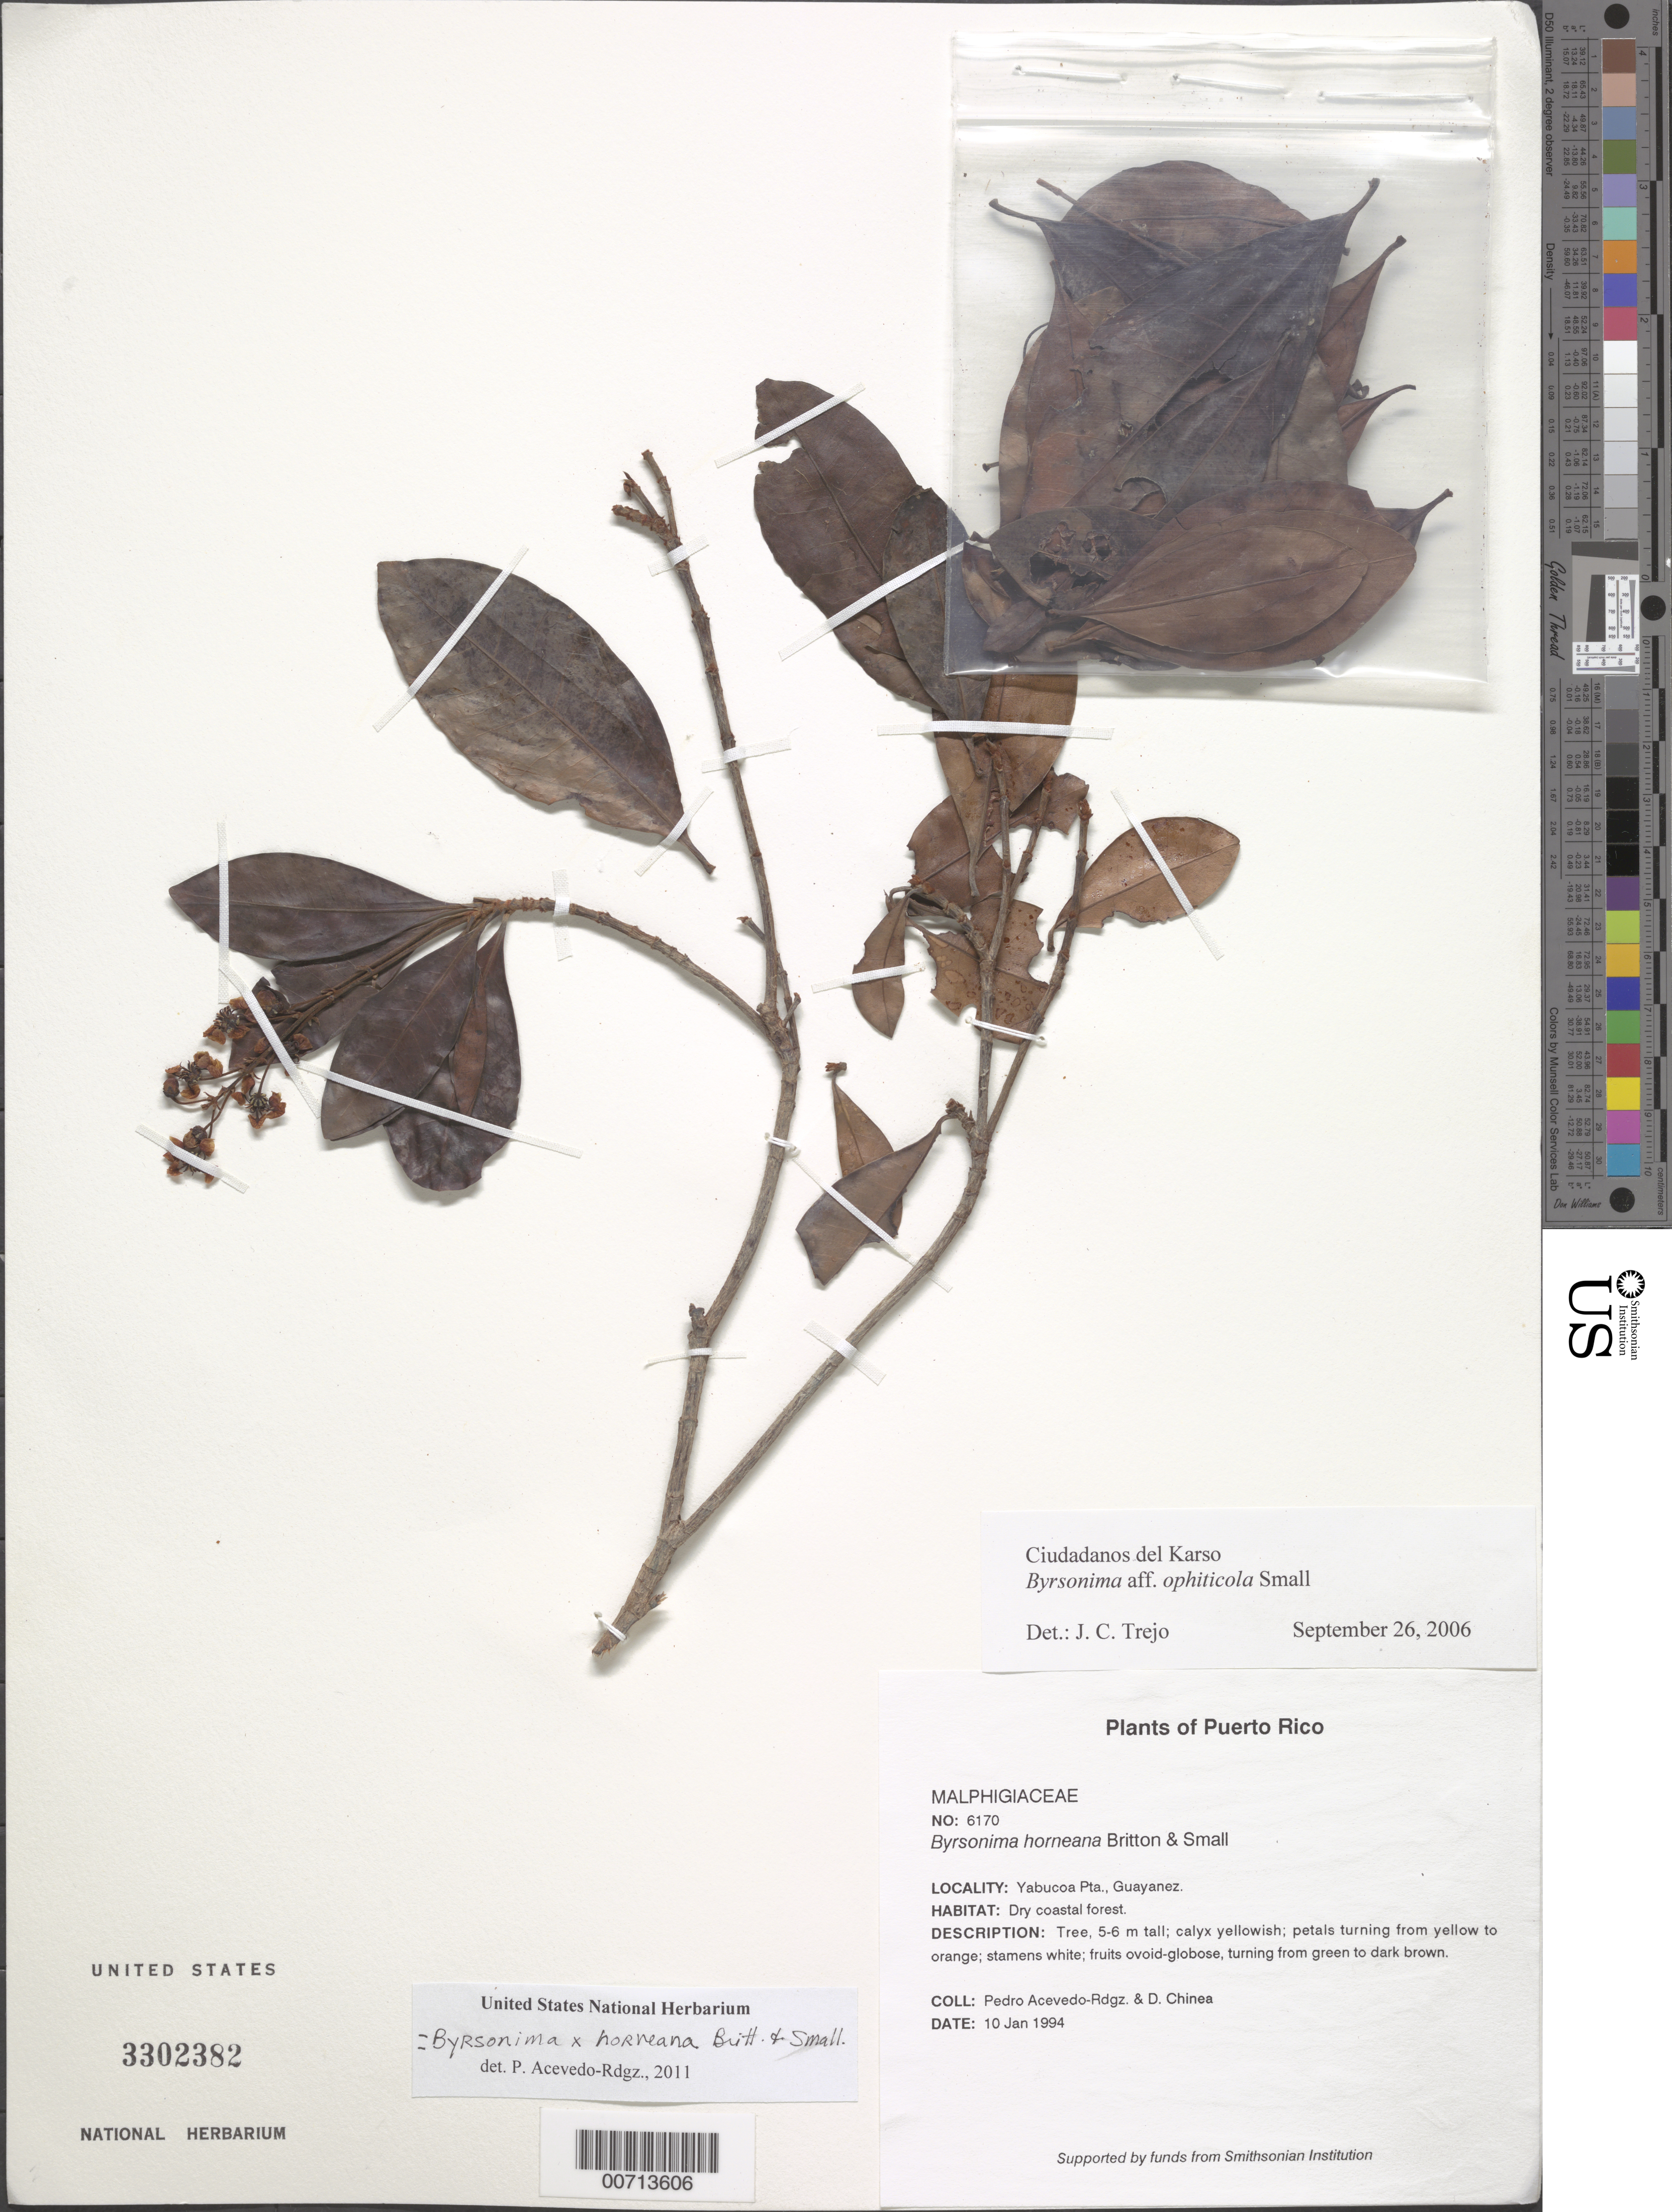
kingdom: Plantae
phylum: Tracheophyta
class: Magnoliopsida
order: Malpighiales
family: Malpighiaceae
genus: Byrsonima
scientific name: Byrsonima x horneana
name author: Britton & Small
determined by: Acevedo-Rodríguez, P., (BOT), Smithsonian Institution - National Museum of Natural History (UNITED STATES)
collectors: P. Acevedo-Rodr. & D. Chinea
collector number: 6170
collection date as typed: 10 Jan 1994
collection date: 1994-01-10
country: Puerto Rico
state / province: Yabucoa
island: Puerto Rico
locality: Yabucoa Pta., Guayanes.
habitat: Dry coastal forest.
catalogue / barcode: US 3302382